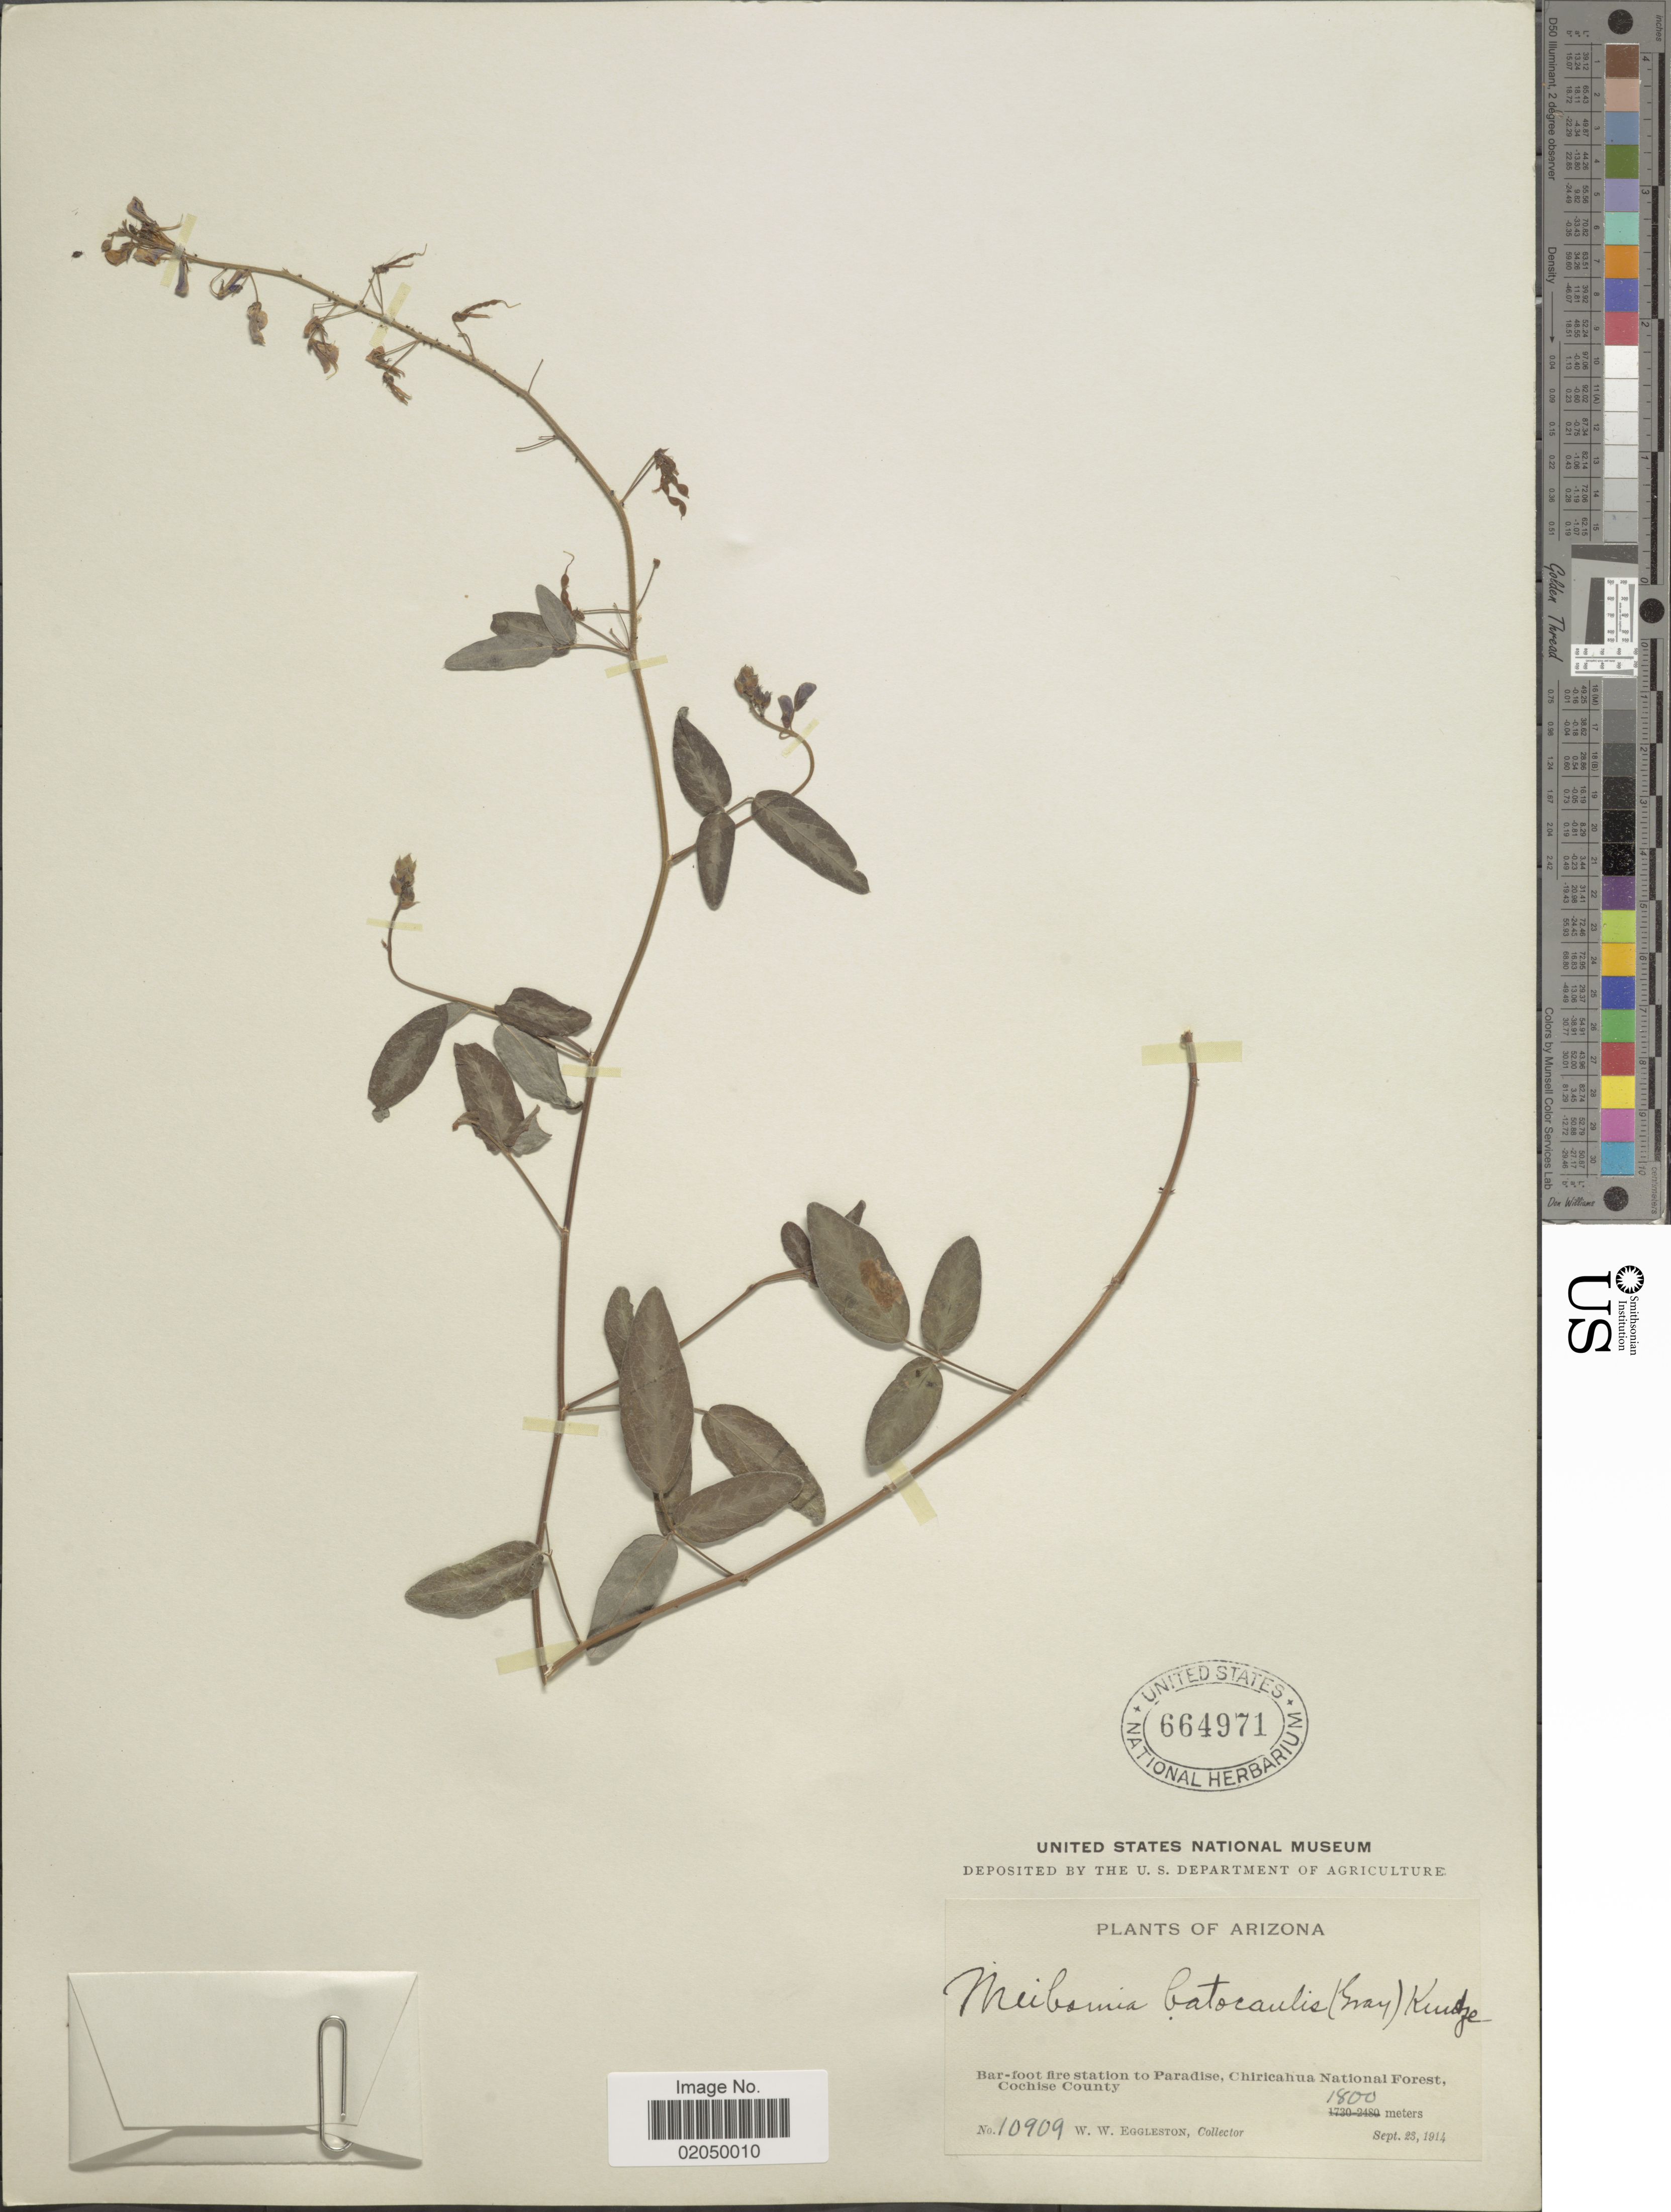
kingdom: Plantae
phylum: Tracheophyta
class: Magnoliopsida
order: Fabales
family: Fabaceae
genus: Desmodium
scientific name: Desmodium batocaulon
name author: A. Gray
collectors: W. W. Eggleston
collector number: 10909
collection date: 1914-09-23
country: United States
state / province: Arizona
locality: Bar-foot fire station to Paradise. Chiricahua National Forest, Cochise County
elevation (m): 1800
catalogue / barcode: US 664971